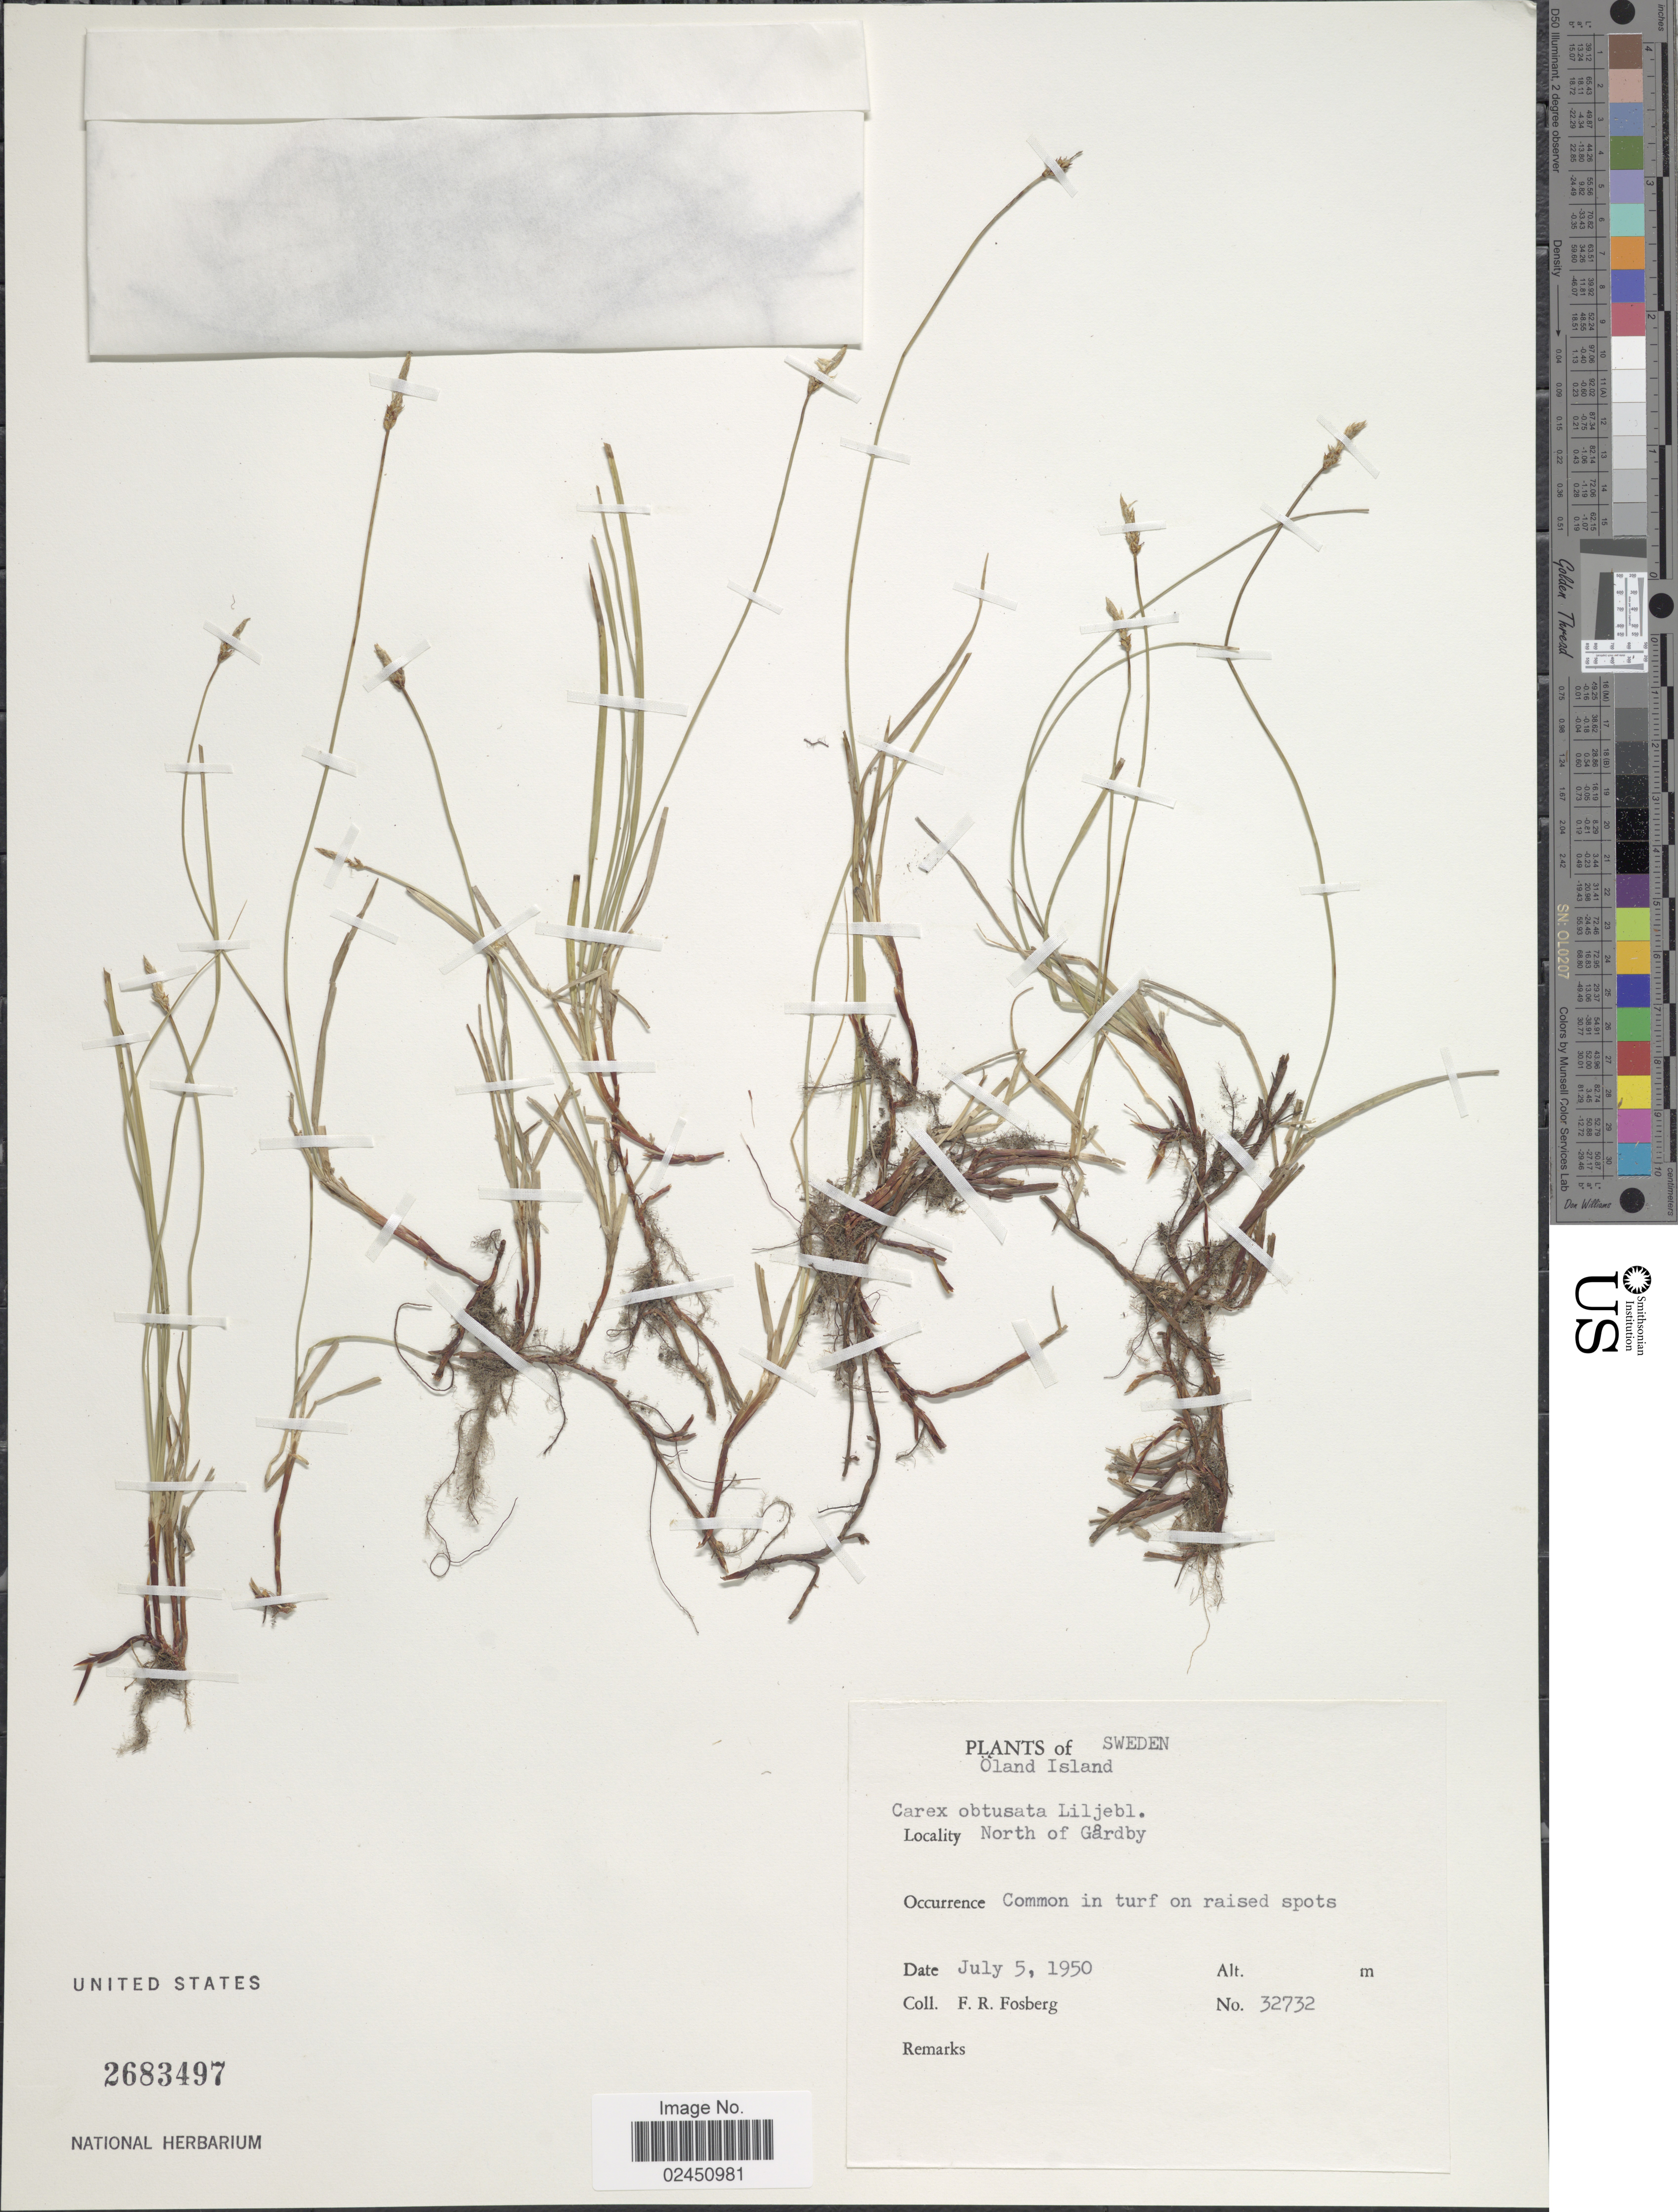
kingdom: Plantae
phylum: Tracheophyta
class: Liliopsida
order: Poales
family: Cyperaceae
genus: Carex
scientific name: Carex obtusata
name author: Lilj.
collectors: F. R. Fosberg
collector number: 32732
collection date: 1950-07-05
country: Sweden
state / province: Kalmar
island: Oland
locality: Oland Island, North of Gardby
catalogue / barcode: US 2683497